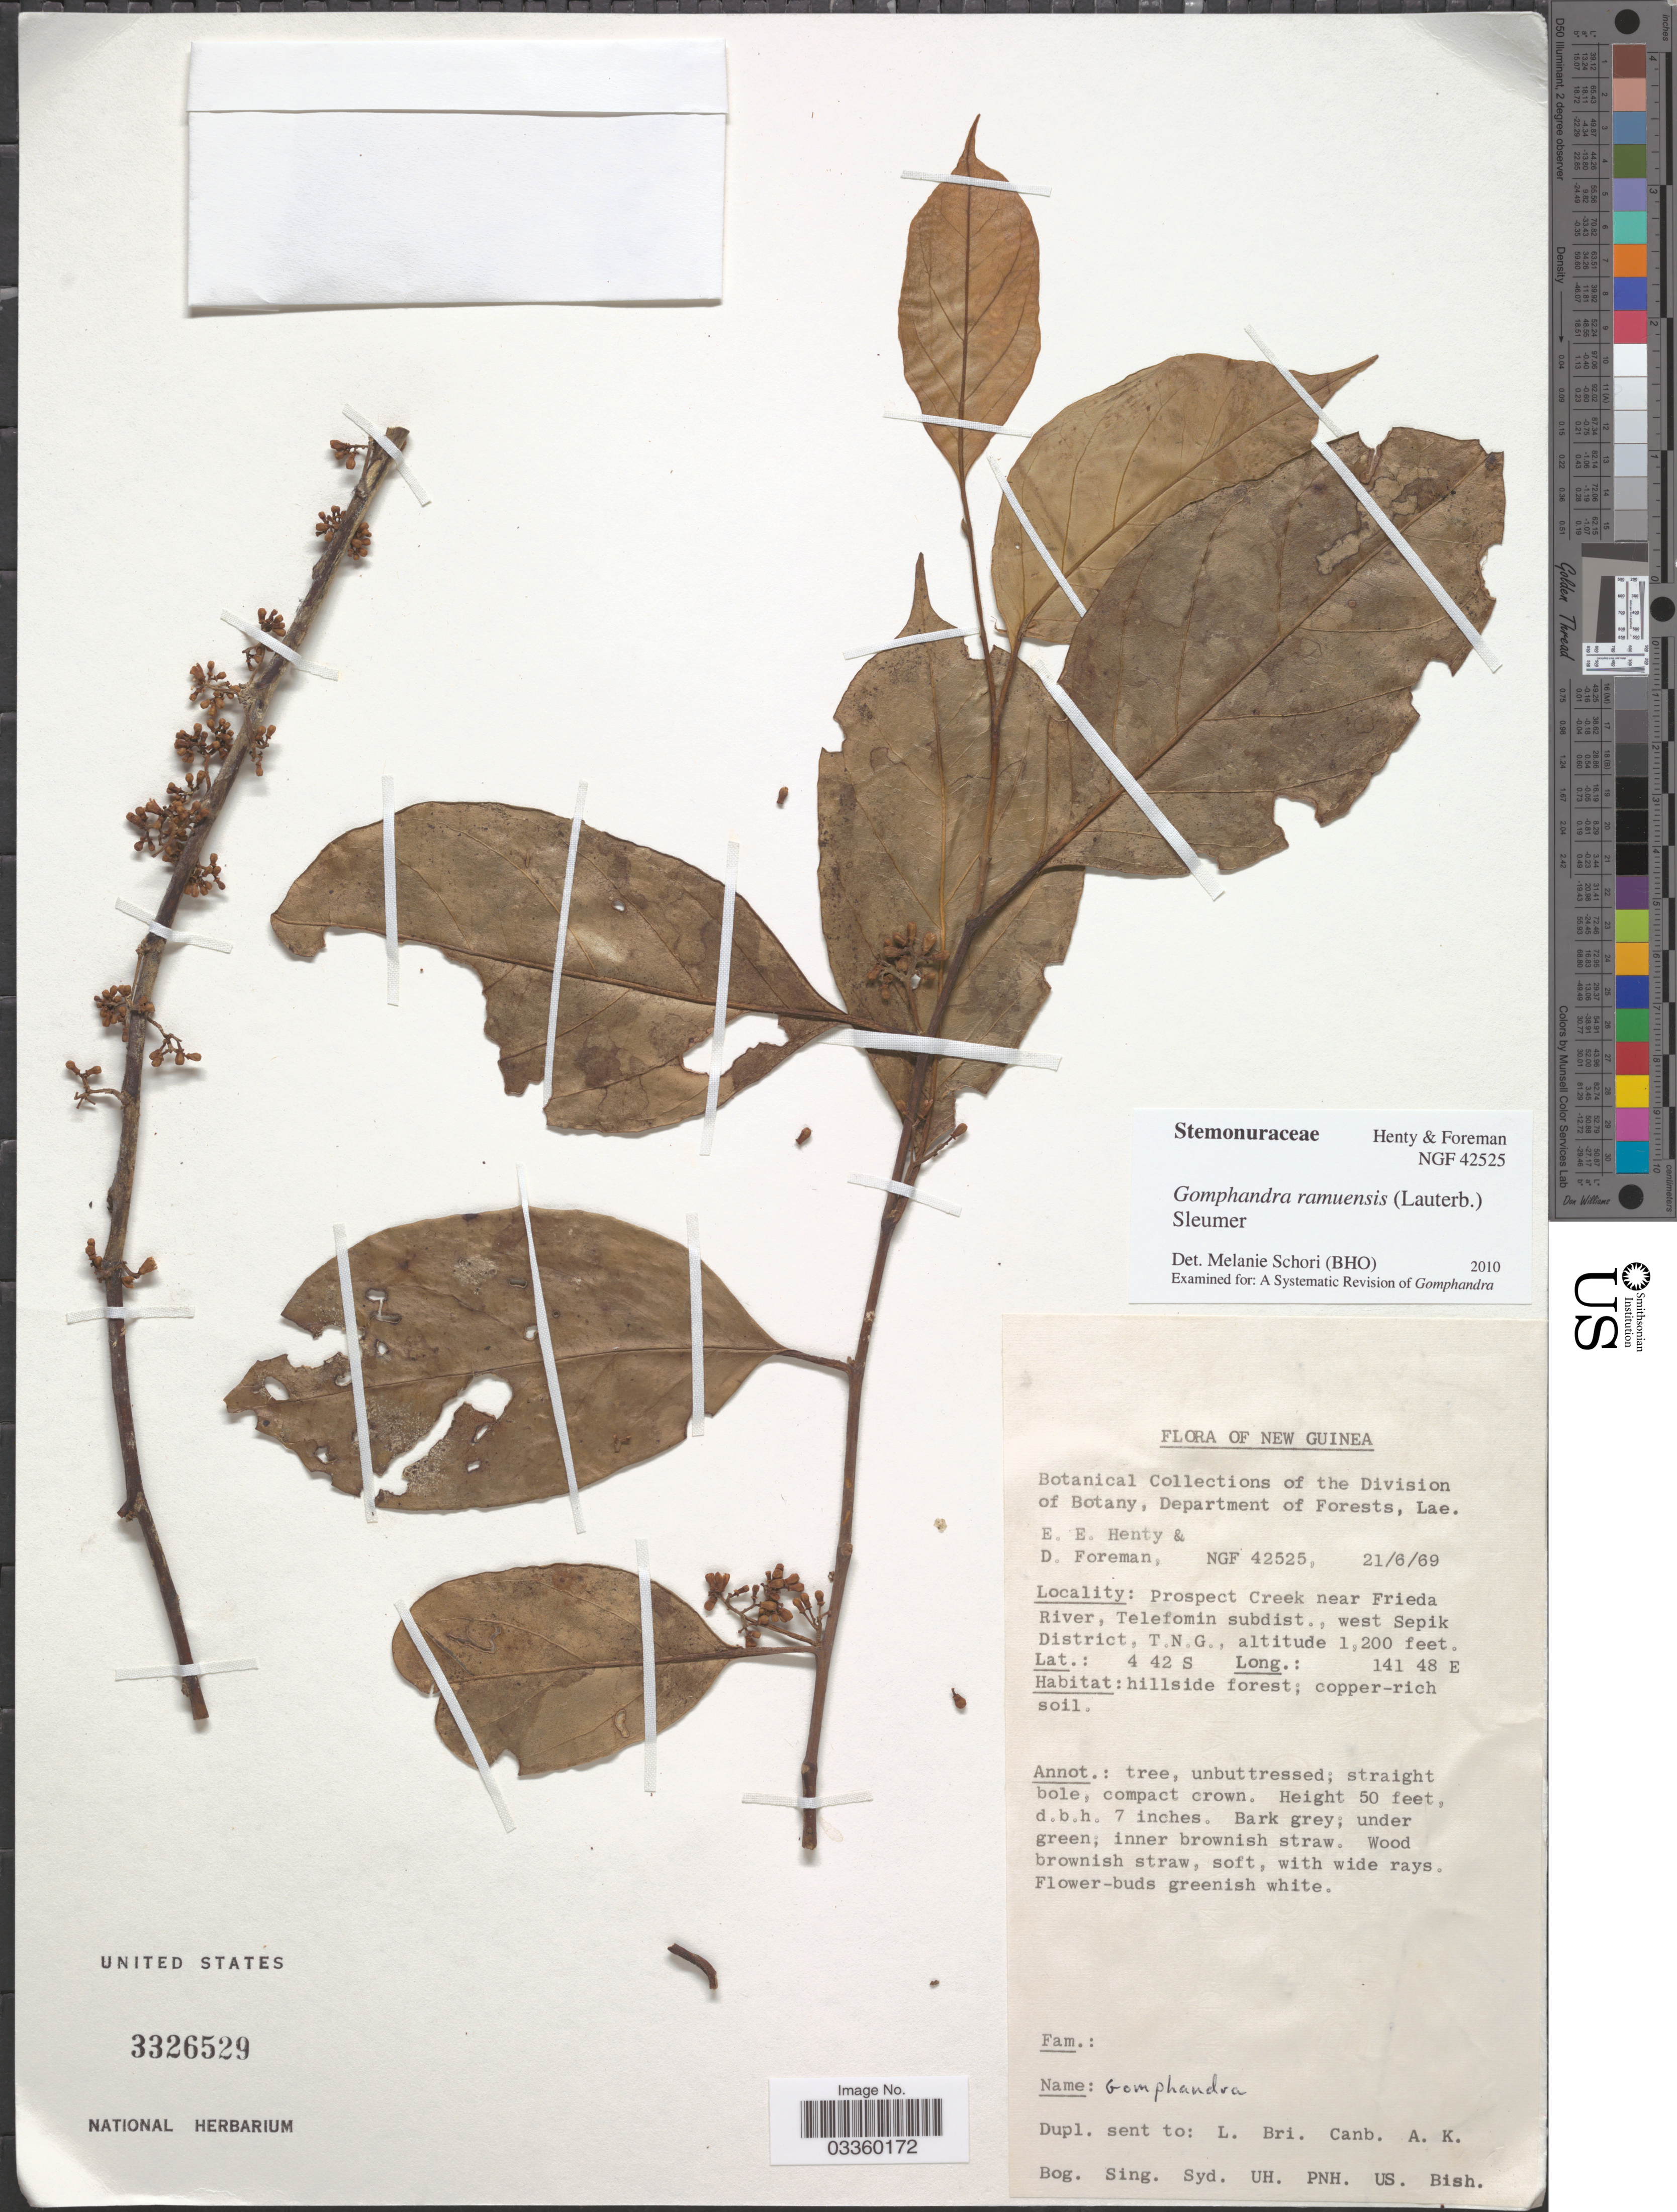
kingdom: Plantae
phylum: Tracheophyta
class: Magnoliopsida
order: Cardiopteridales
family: Stemonuraceae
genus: Gomphandra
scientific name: Gomphandra ramuensis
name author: Sleumer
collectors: E. Henty & D. Foreman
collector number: NGF42525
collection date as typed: Transcribed d/m/y: 21/6/69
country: Papua New Guinea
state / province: Sandaun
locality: New Guinea. Prospect Creek near Frieda River, Telefomin subdist., west Sepik District, T.N.G.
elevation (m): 366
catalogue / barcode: US 3326529